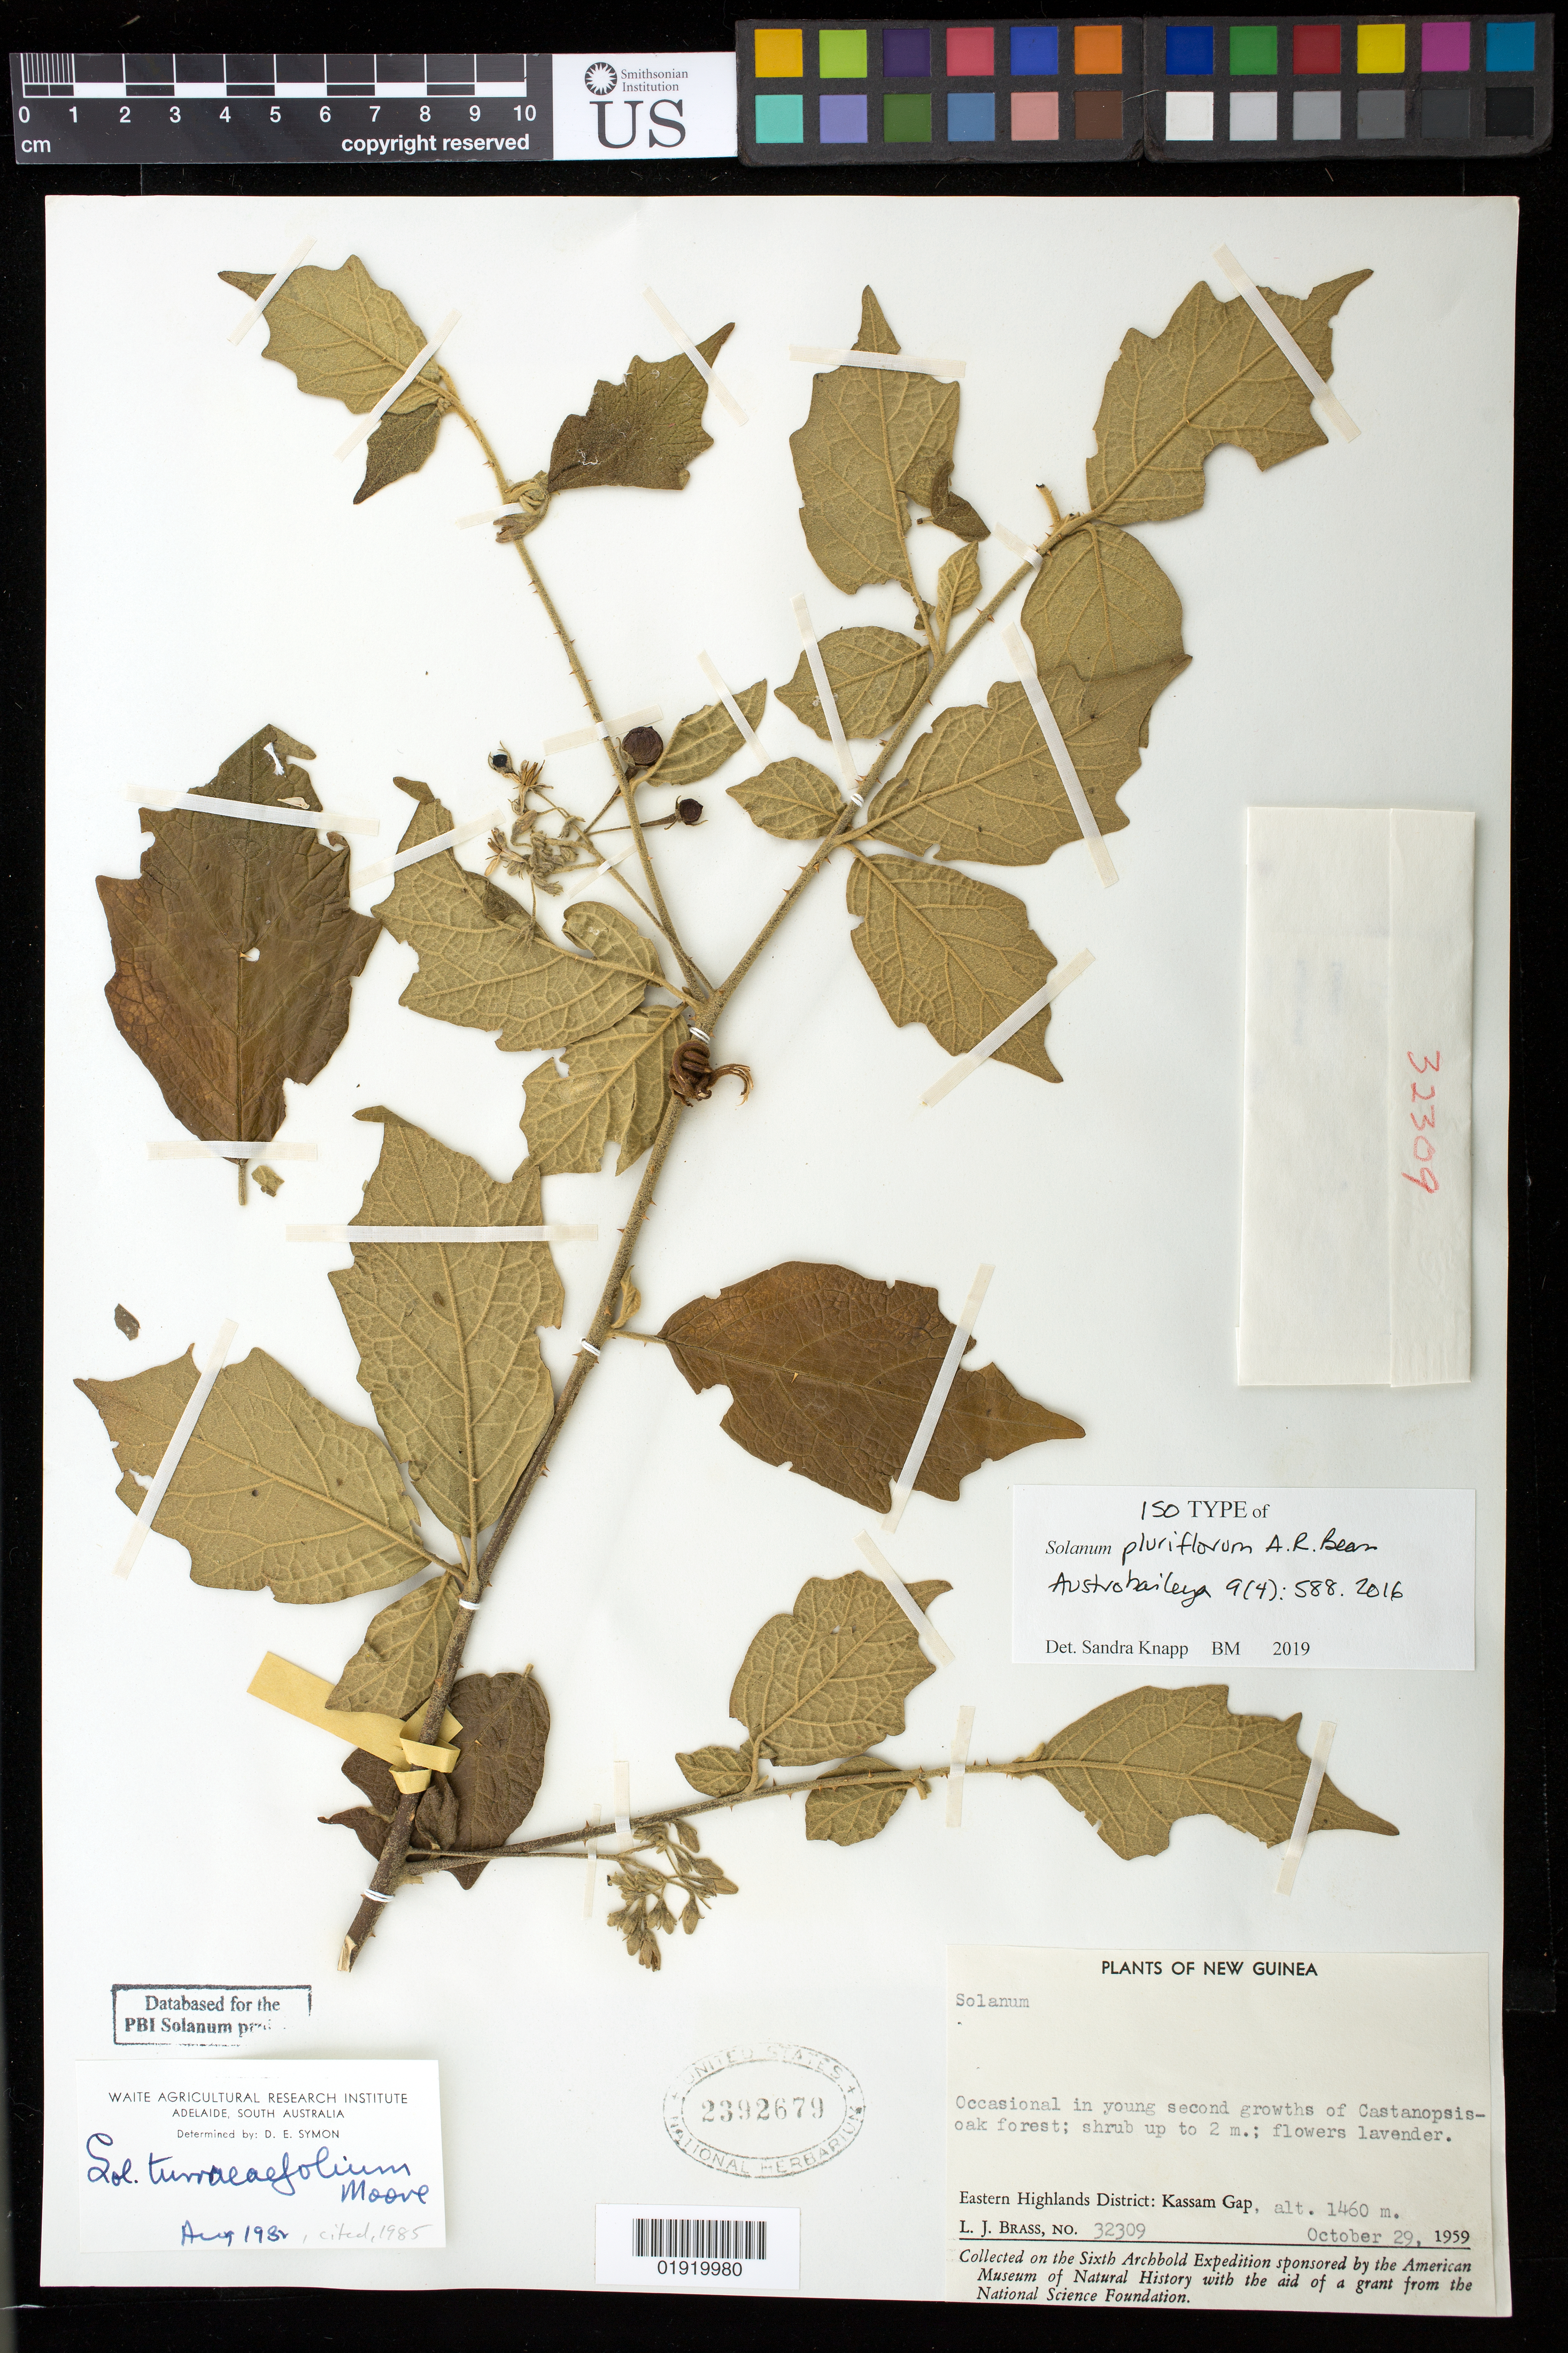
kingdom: Plantae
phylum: Tracheophyta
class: Magnoliopsida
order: Solanales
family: Solanaceae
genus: Solanum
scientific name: Solanum pluriflorum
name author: A.R. Bean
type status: Isotype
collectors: L. J. Brass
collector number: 32309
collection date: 1959-10-29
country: Papua New Guinea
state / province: Eastern Highlands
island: New Guinea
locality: Eastern Highlands District: Kassam Gap.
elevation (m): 1460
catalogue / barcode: US 2392679